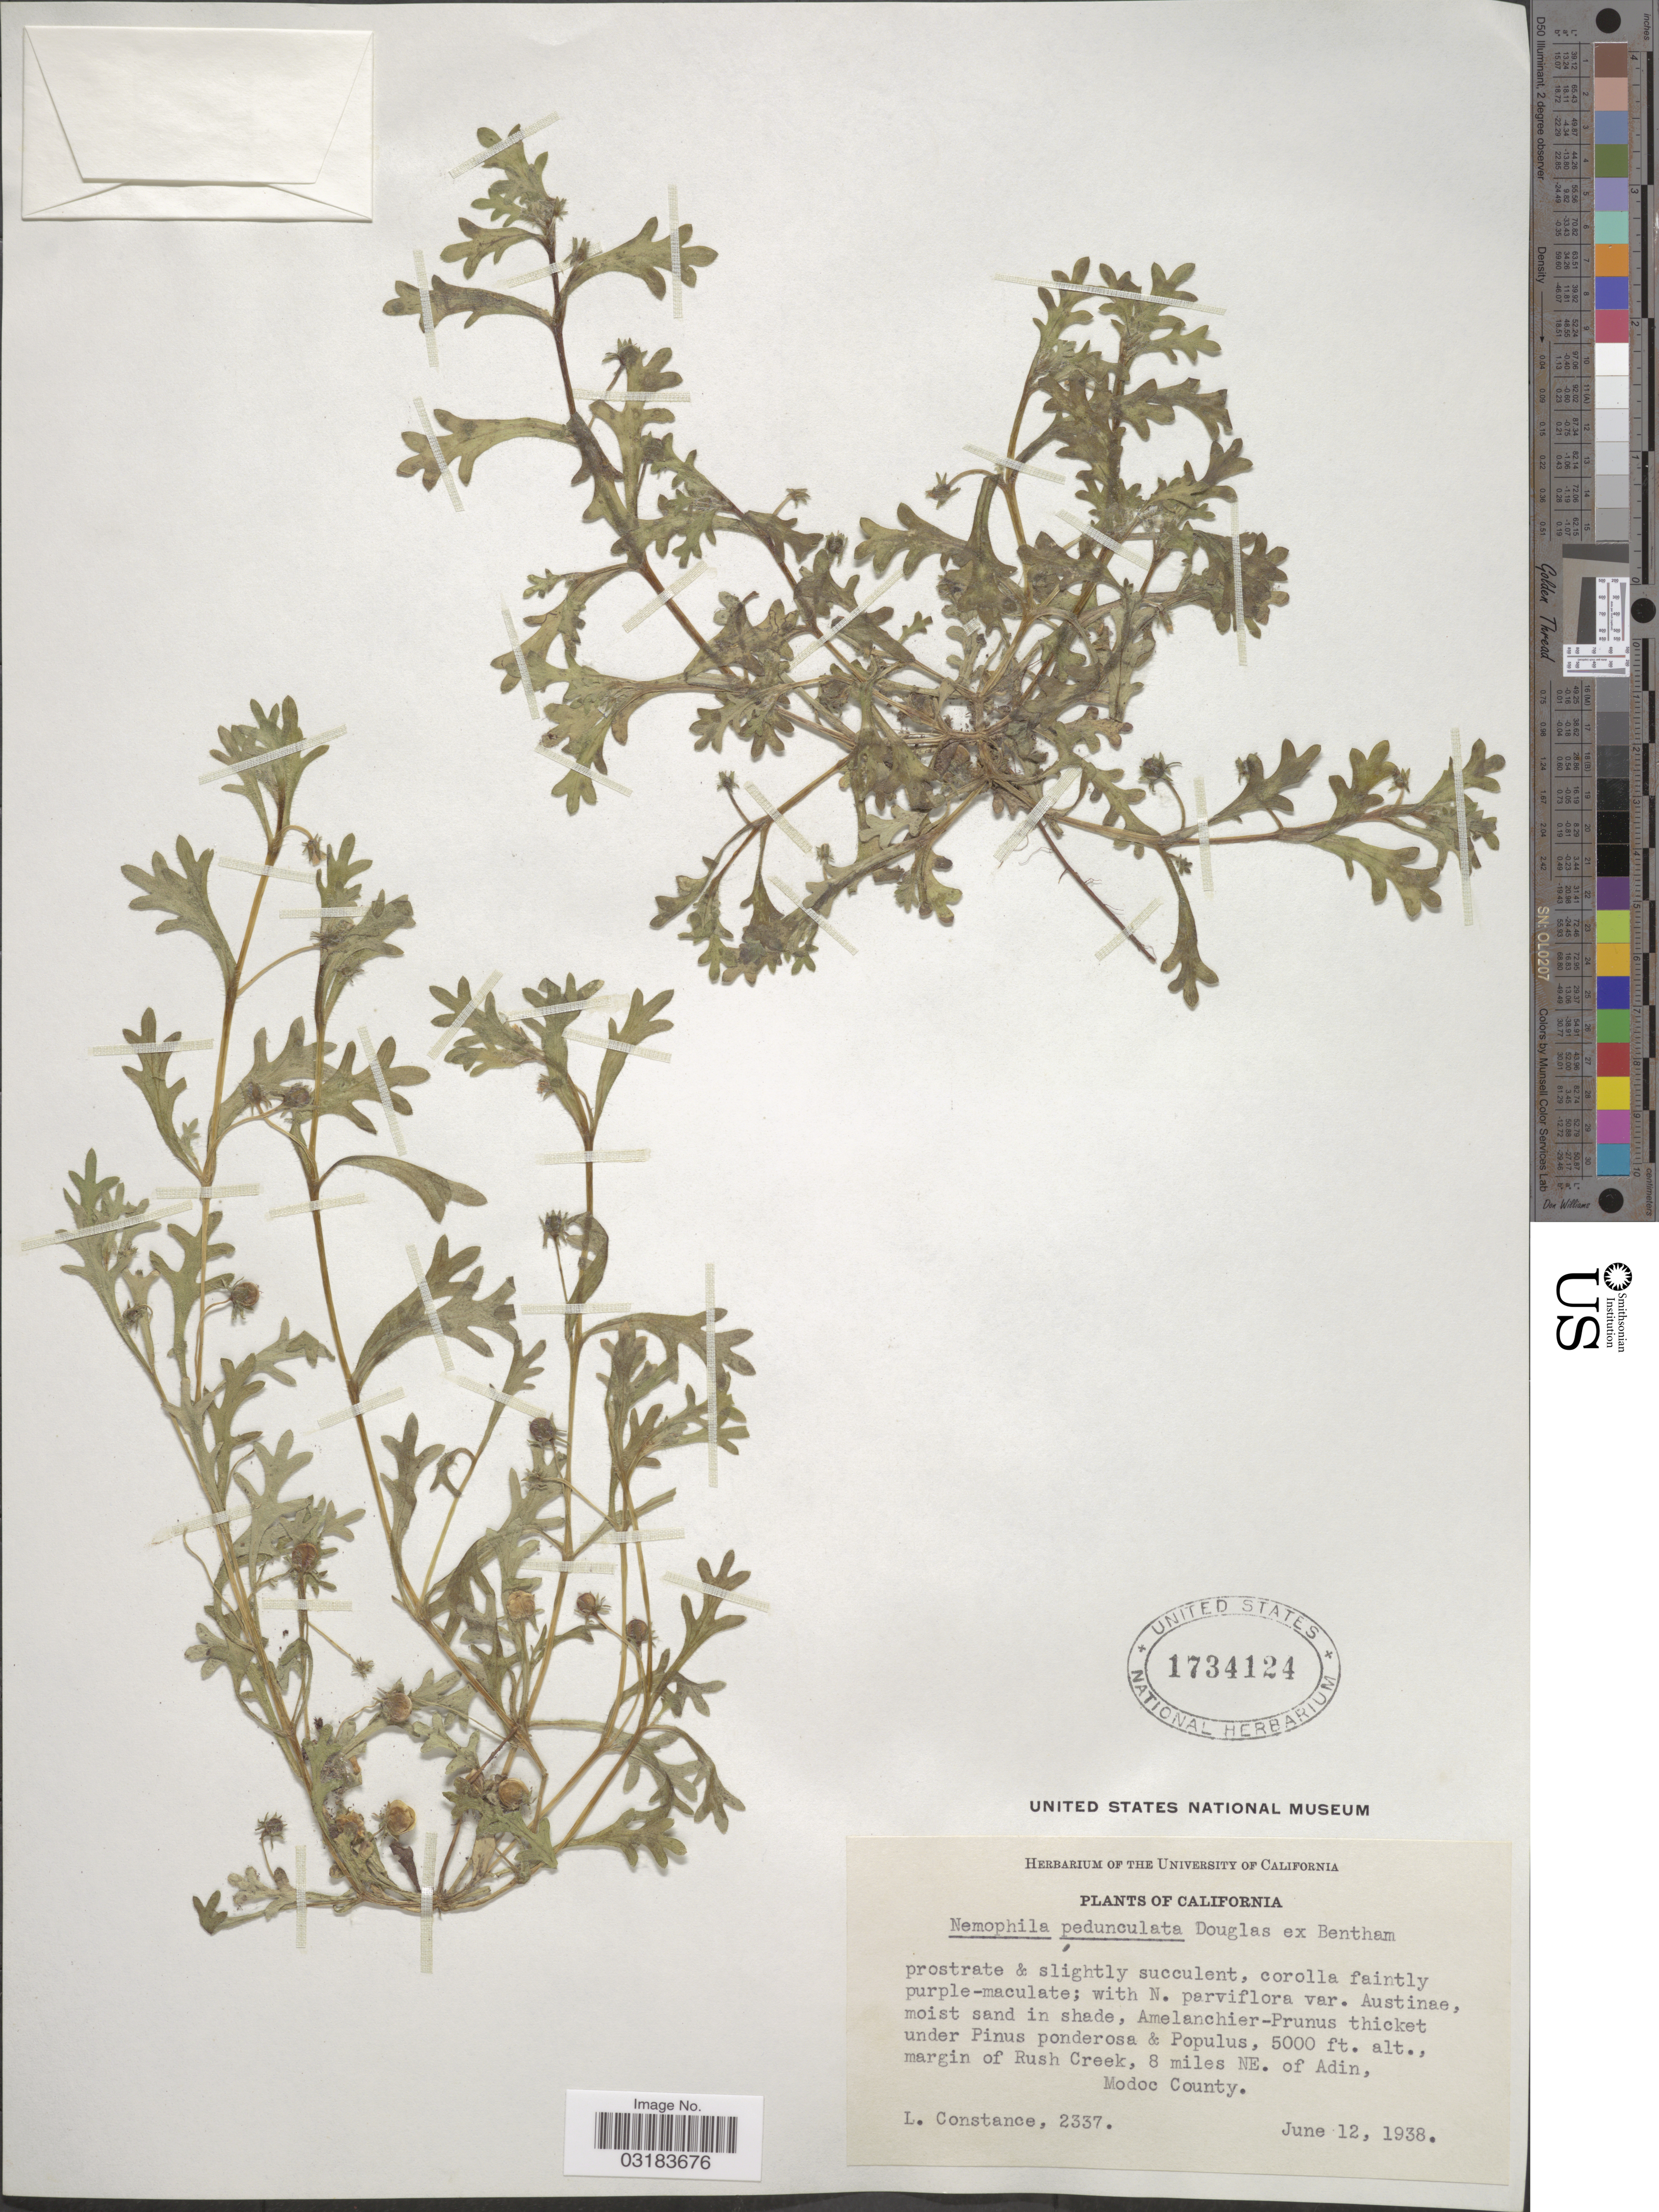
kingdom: Plantae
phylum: Tracheophyta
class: Magnoliopsida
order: Boraginales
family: Hydrophyllaceae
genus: Nemophila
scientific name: Nemophila pedunculata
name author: Douglas ex Benth.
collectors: L. Constance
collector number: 2337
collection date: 1938-06-12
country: United States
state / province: California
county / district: Modoc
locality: Margin of Rush Creek, 8 miles NE. of Adin, Modoc County.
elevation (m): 1524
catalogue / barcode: US 1734124